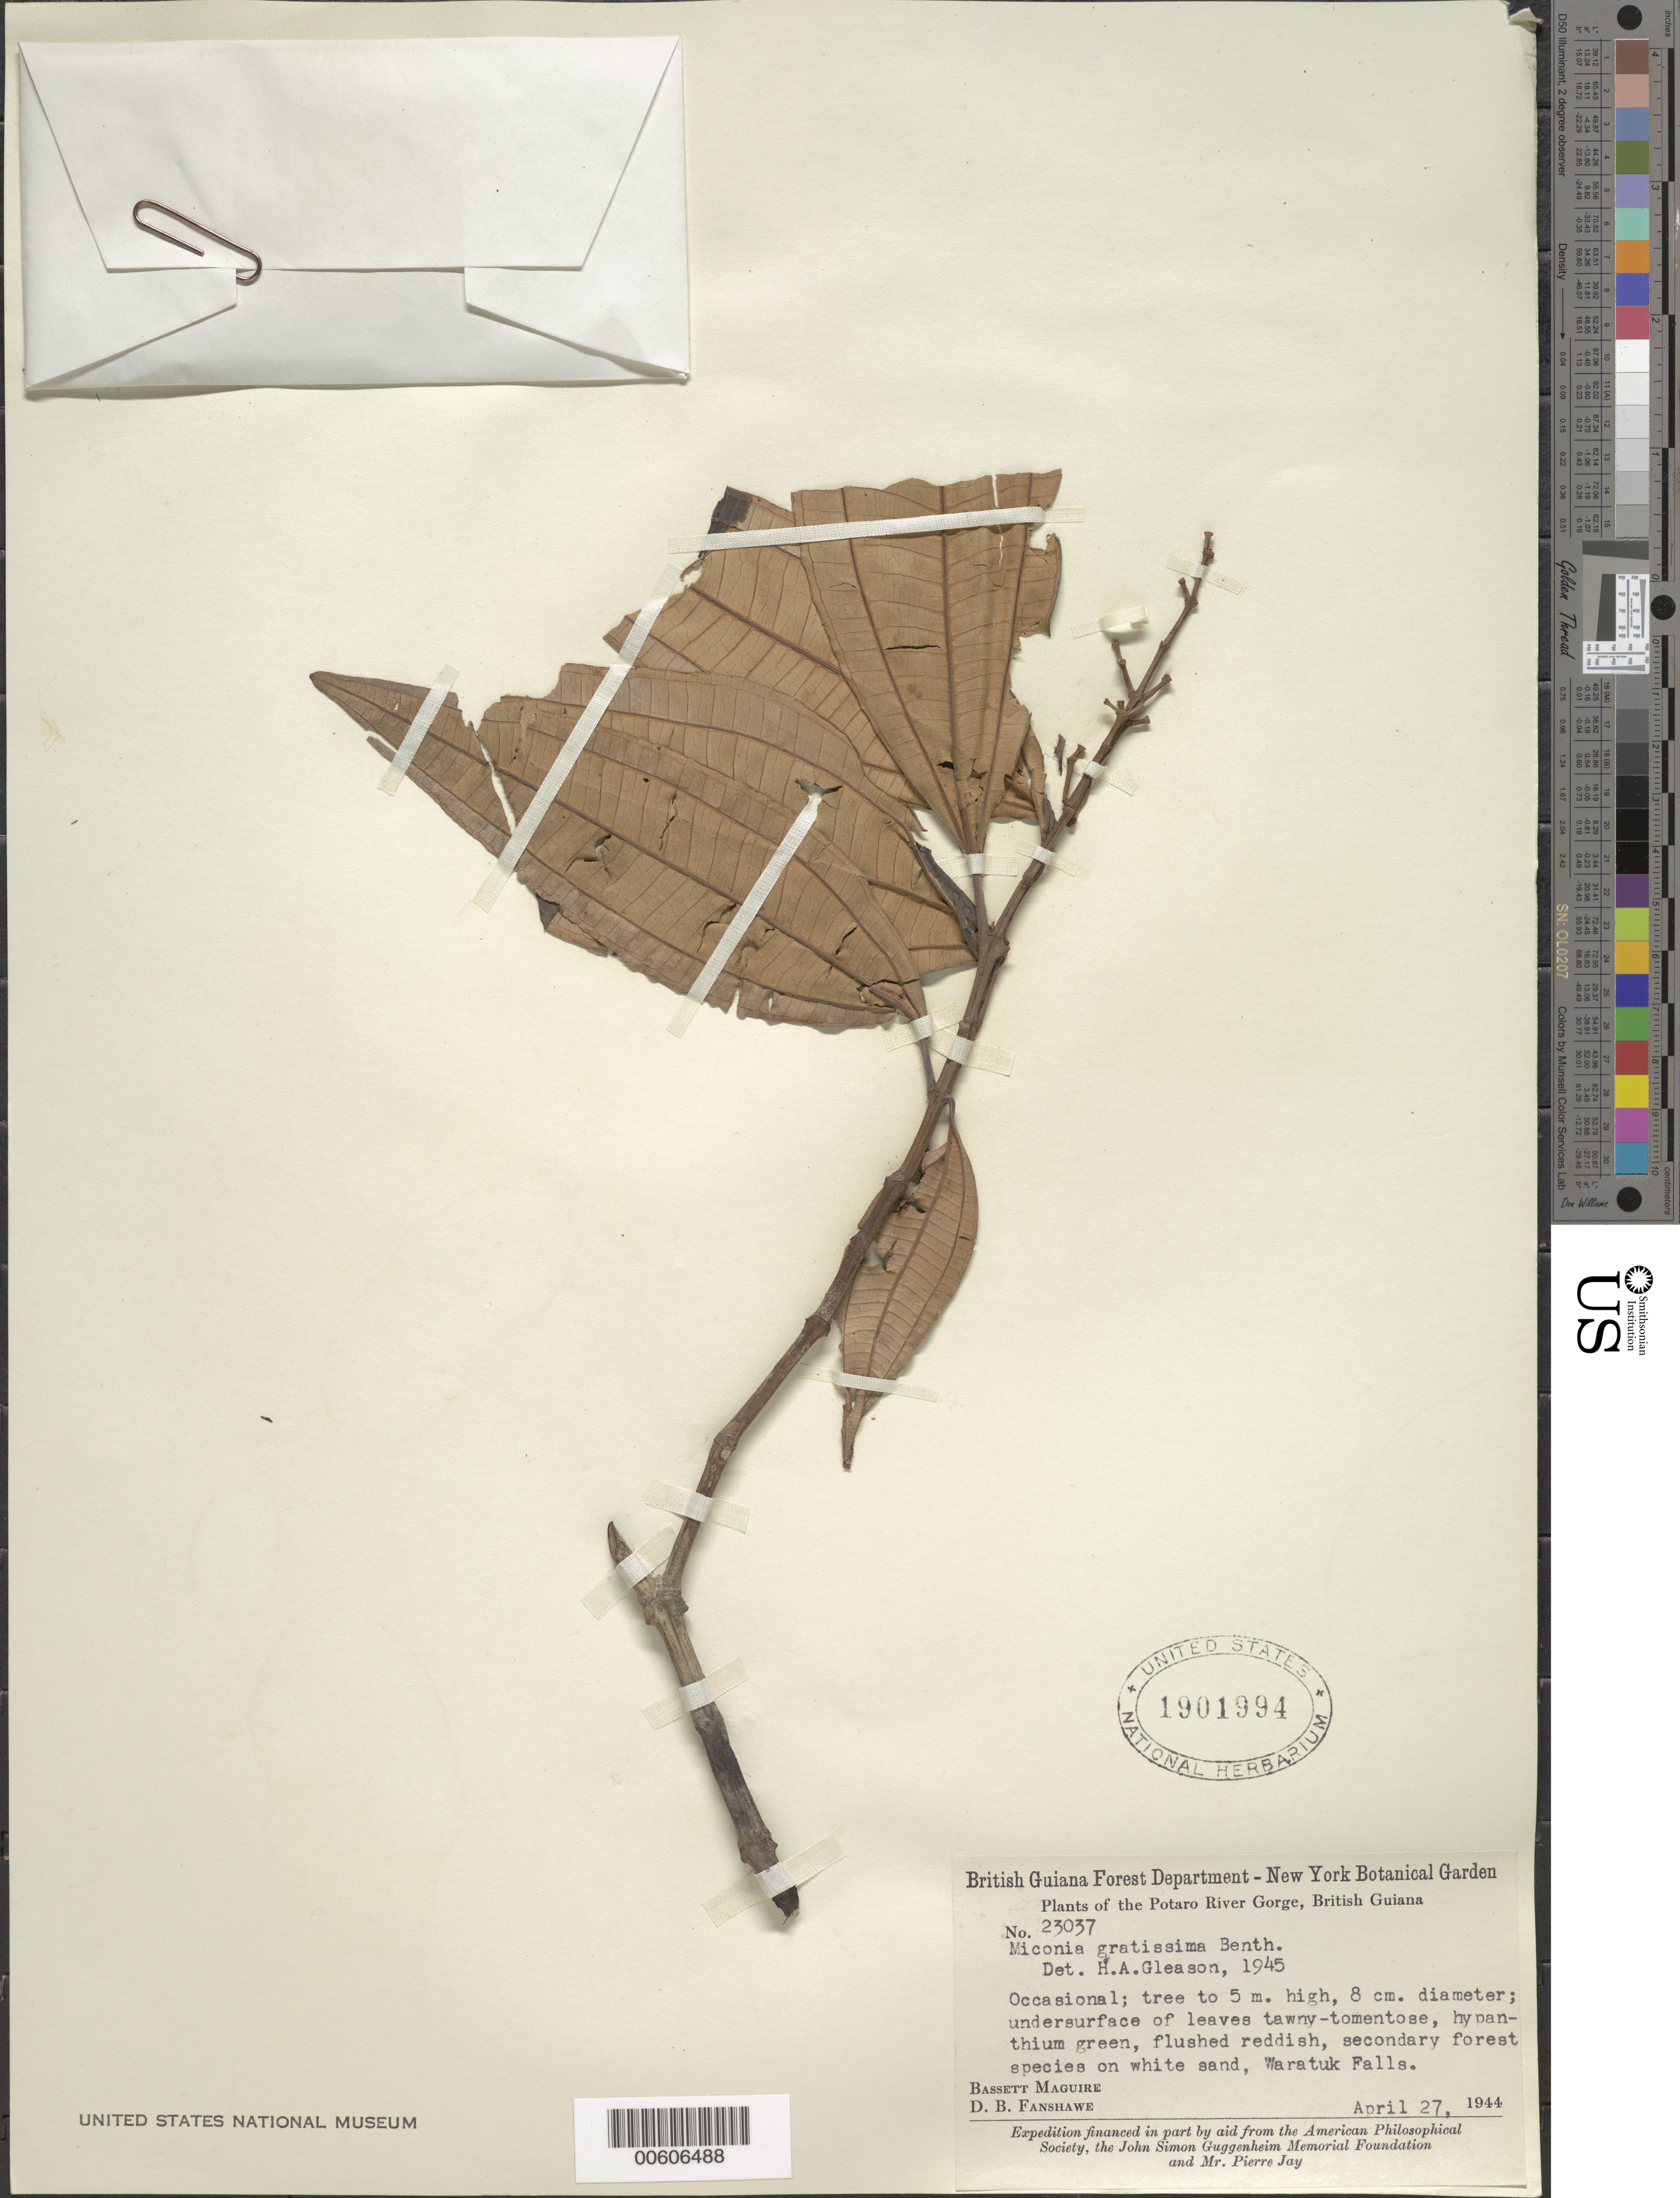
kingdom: Plantae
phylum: Tracheophyta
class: Magnoliopsida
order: Myrtales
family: Melastomataceae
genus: Miconia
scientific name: Miconia gratissima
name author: Benth. ex Triana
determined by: Gleason, H. A.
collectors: B. Maguire & D. B. Fanshawe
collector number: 23037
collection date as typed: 27-Apr-44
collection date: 1944-04-27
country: Guyana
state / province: Potaro-Siparuni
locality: Waratuk Falls, Potaro River Gorge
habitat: Secondary forest, on white sand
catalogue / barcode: US 1901994